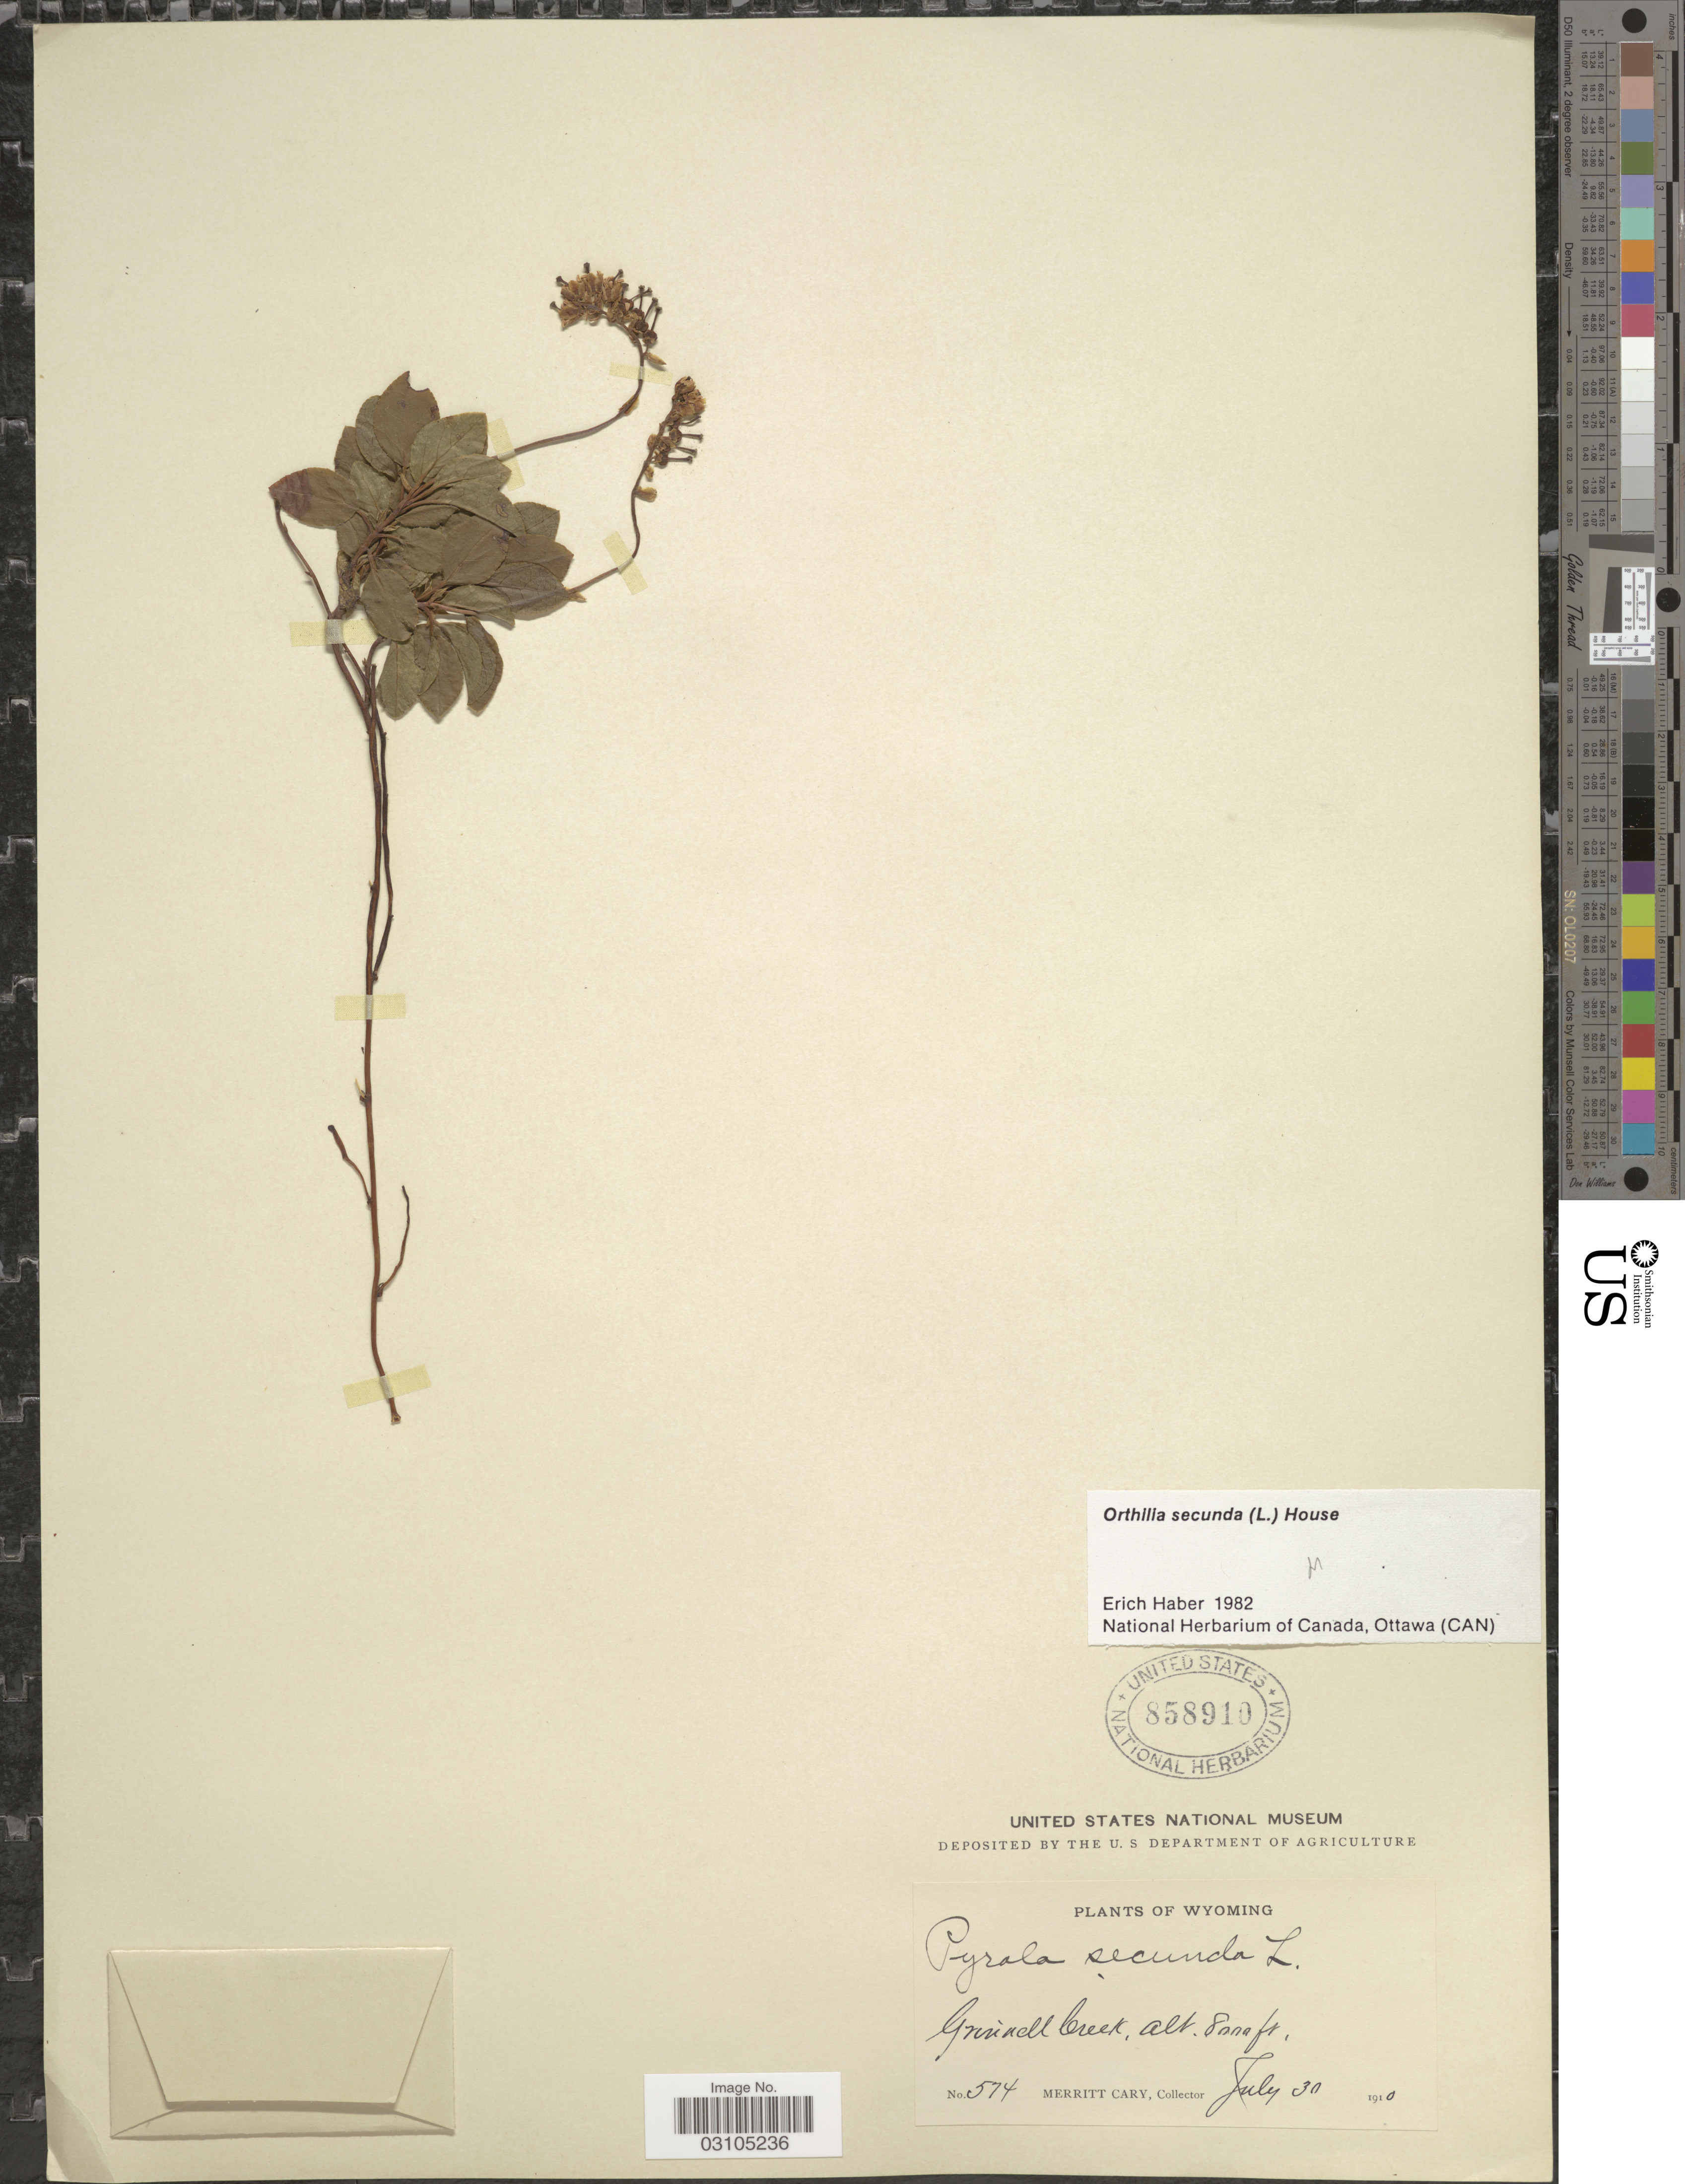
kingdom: Plantae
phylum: Tracheophyta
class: Magnoliopsida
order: Ericales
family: Ericaceae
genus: Orthilia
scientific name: Orthilia secunda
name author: (L.) House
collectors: M. Cary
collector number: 574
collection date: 1910-07-30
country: United States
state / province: Wyoming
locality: Grinnel Creek.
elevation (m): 2438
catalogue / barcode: US 858910